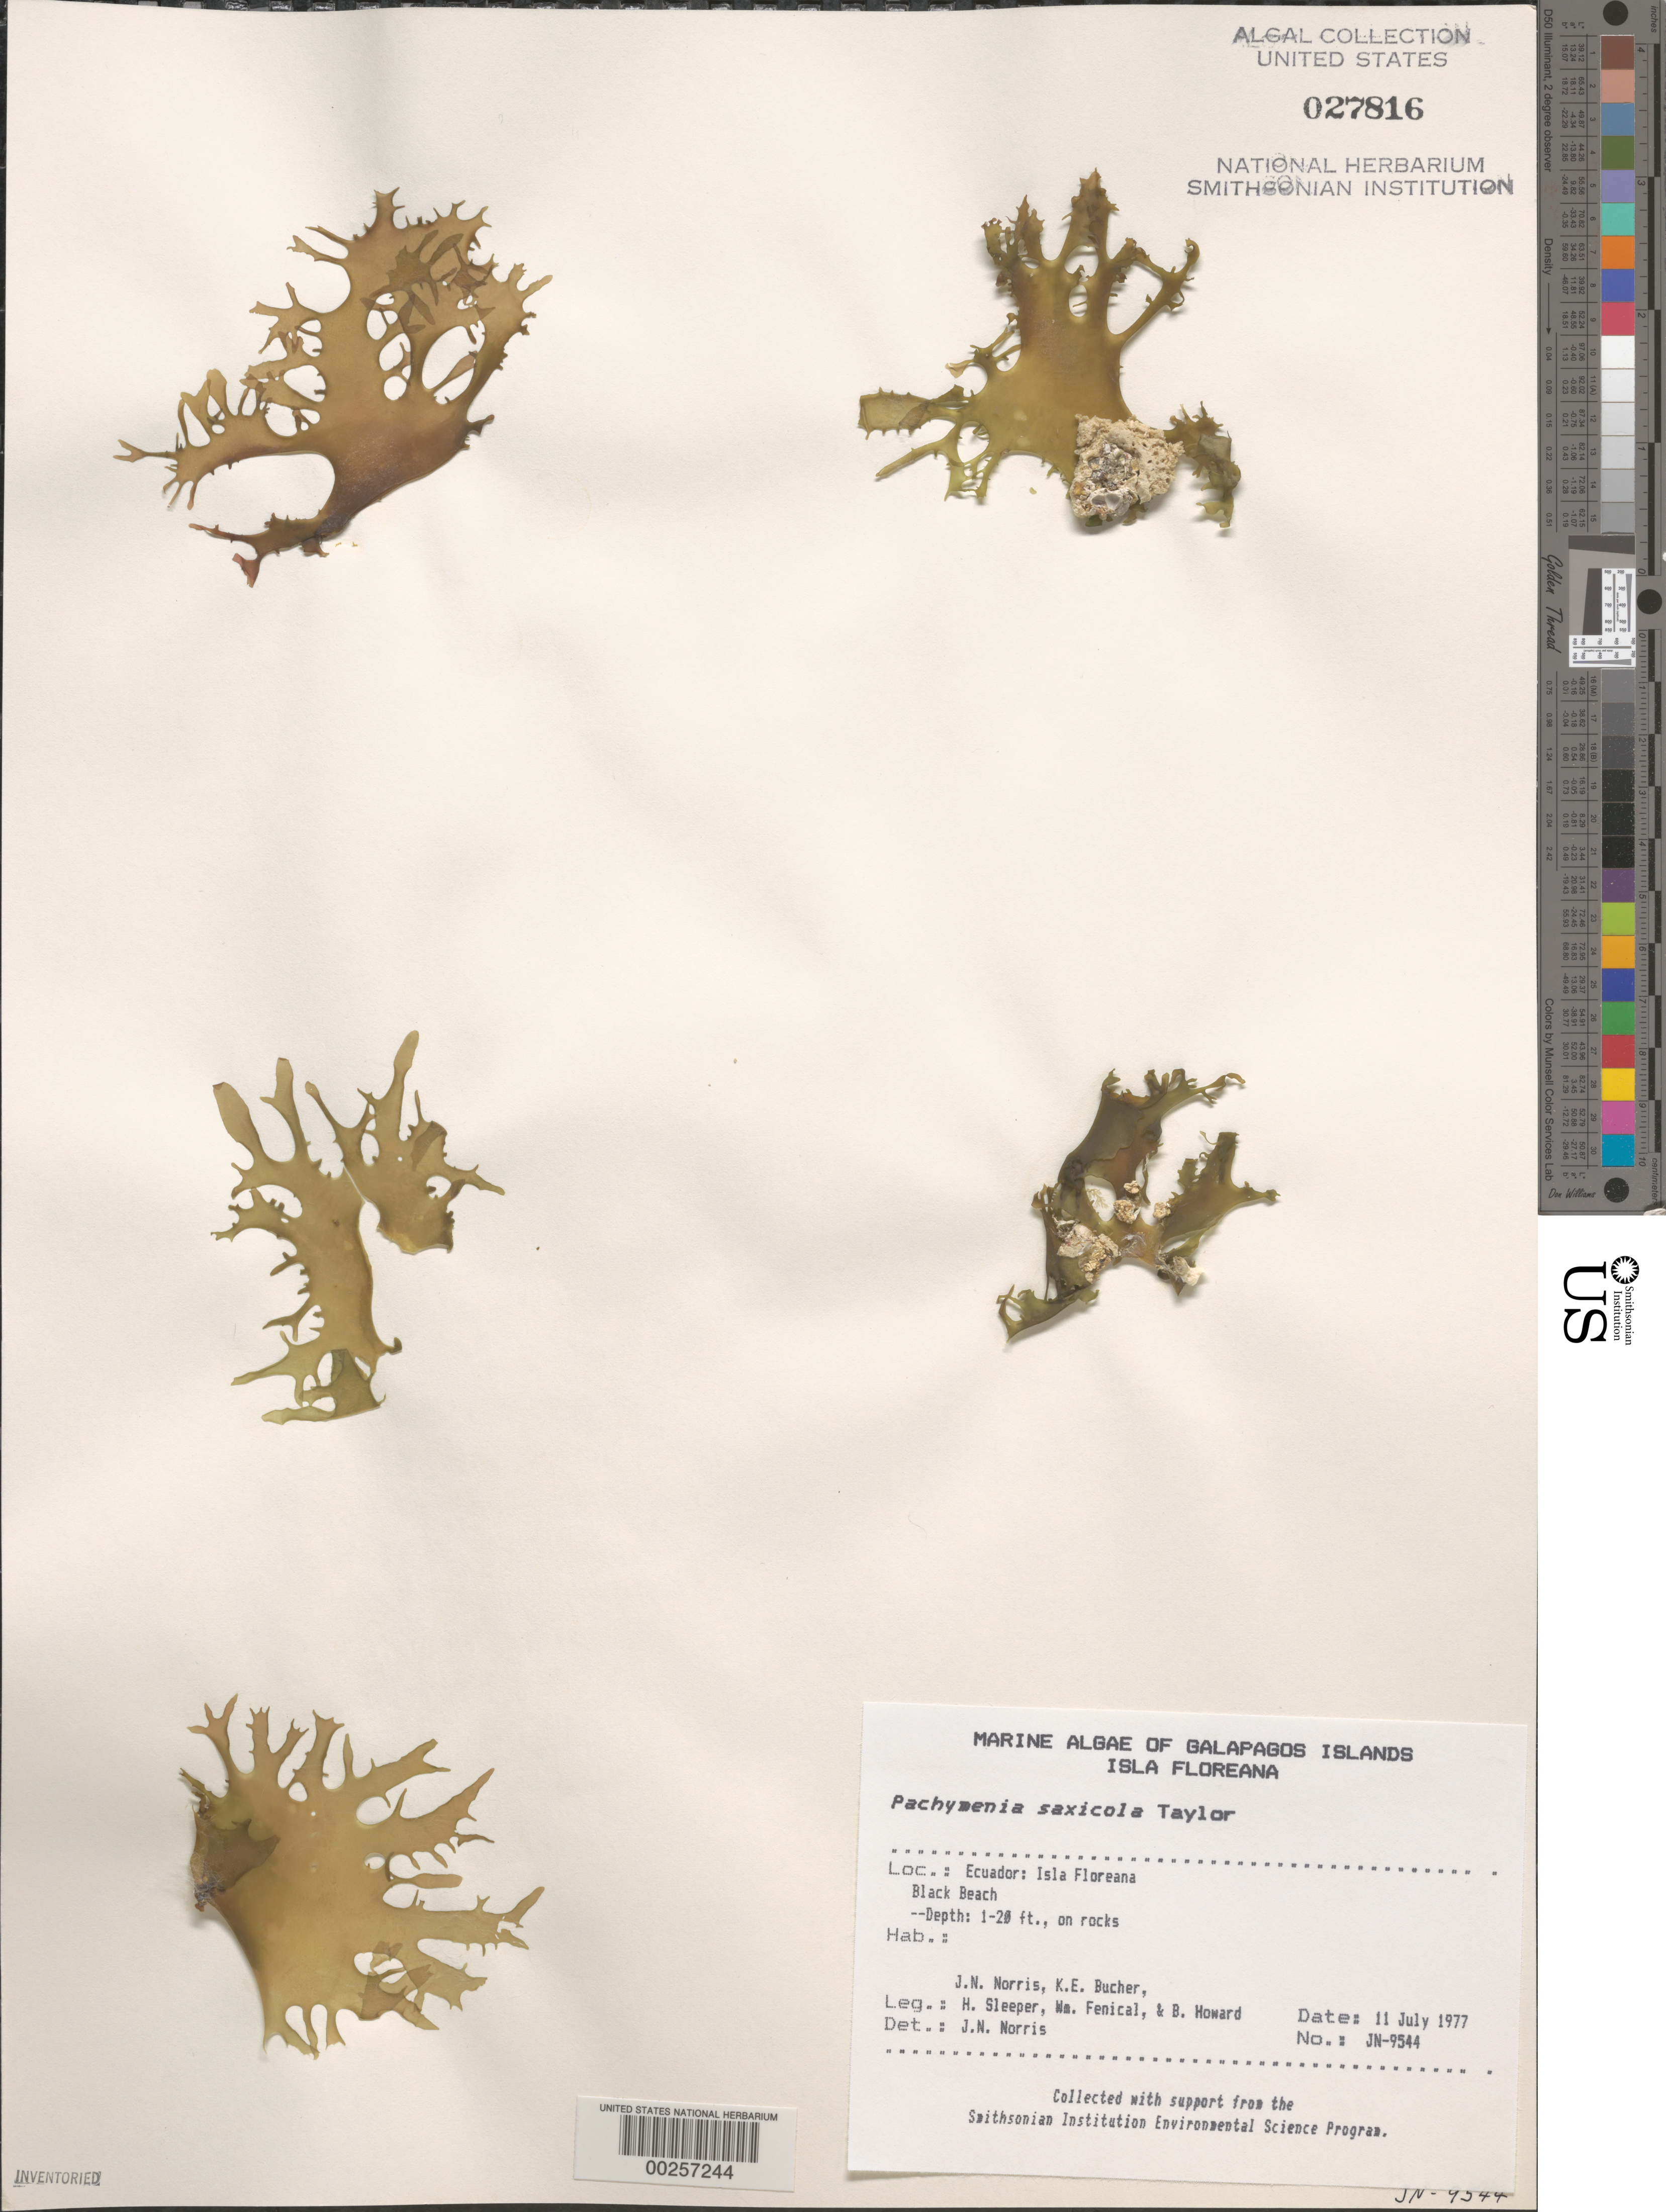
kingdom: Plantae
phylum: Rhodophyta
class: Florideophyceae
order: Halymeniales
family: Halymeniaceae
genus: Pachymenia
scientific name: Pachymenia saxicola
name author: W.R. Taylor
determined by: Norris, James N.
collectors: J. N. Norris, K. E. Bucher, H. Sleeper, W. Fenical & B. Howard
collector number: JN-9544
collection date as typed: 11 Jul 1977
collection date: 1977-07-11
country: Ecuador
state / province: Colón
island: Floreana [Charles, Santa Maria]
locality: Black Beach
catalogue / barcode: US 27816